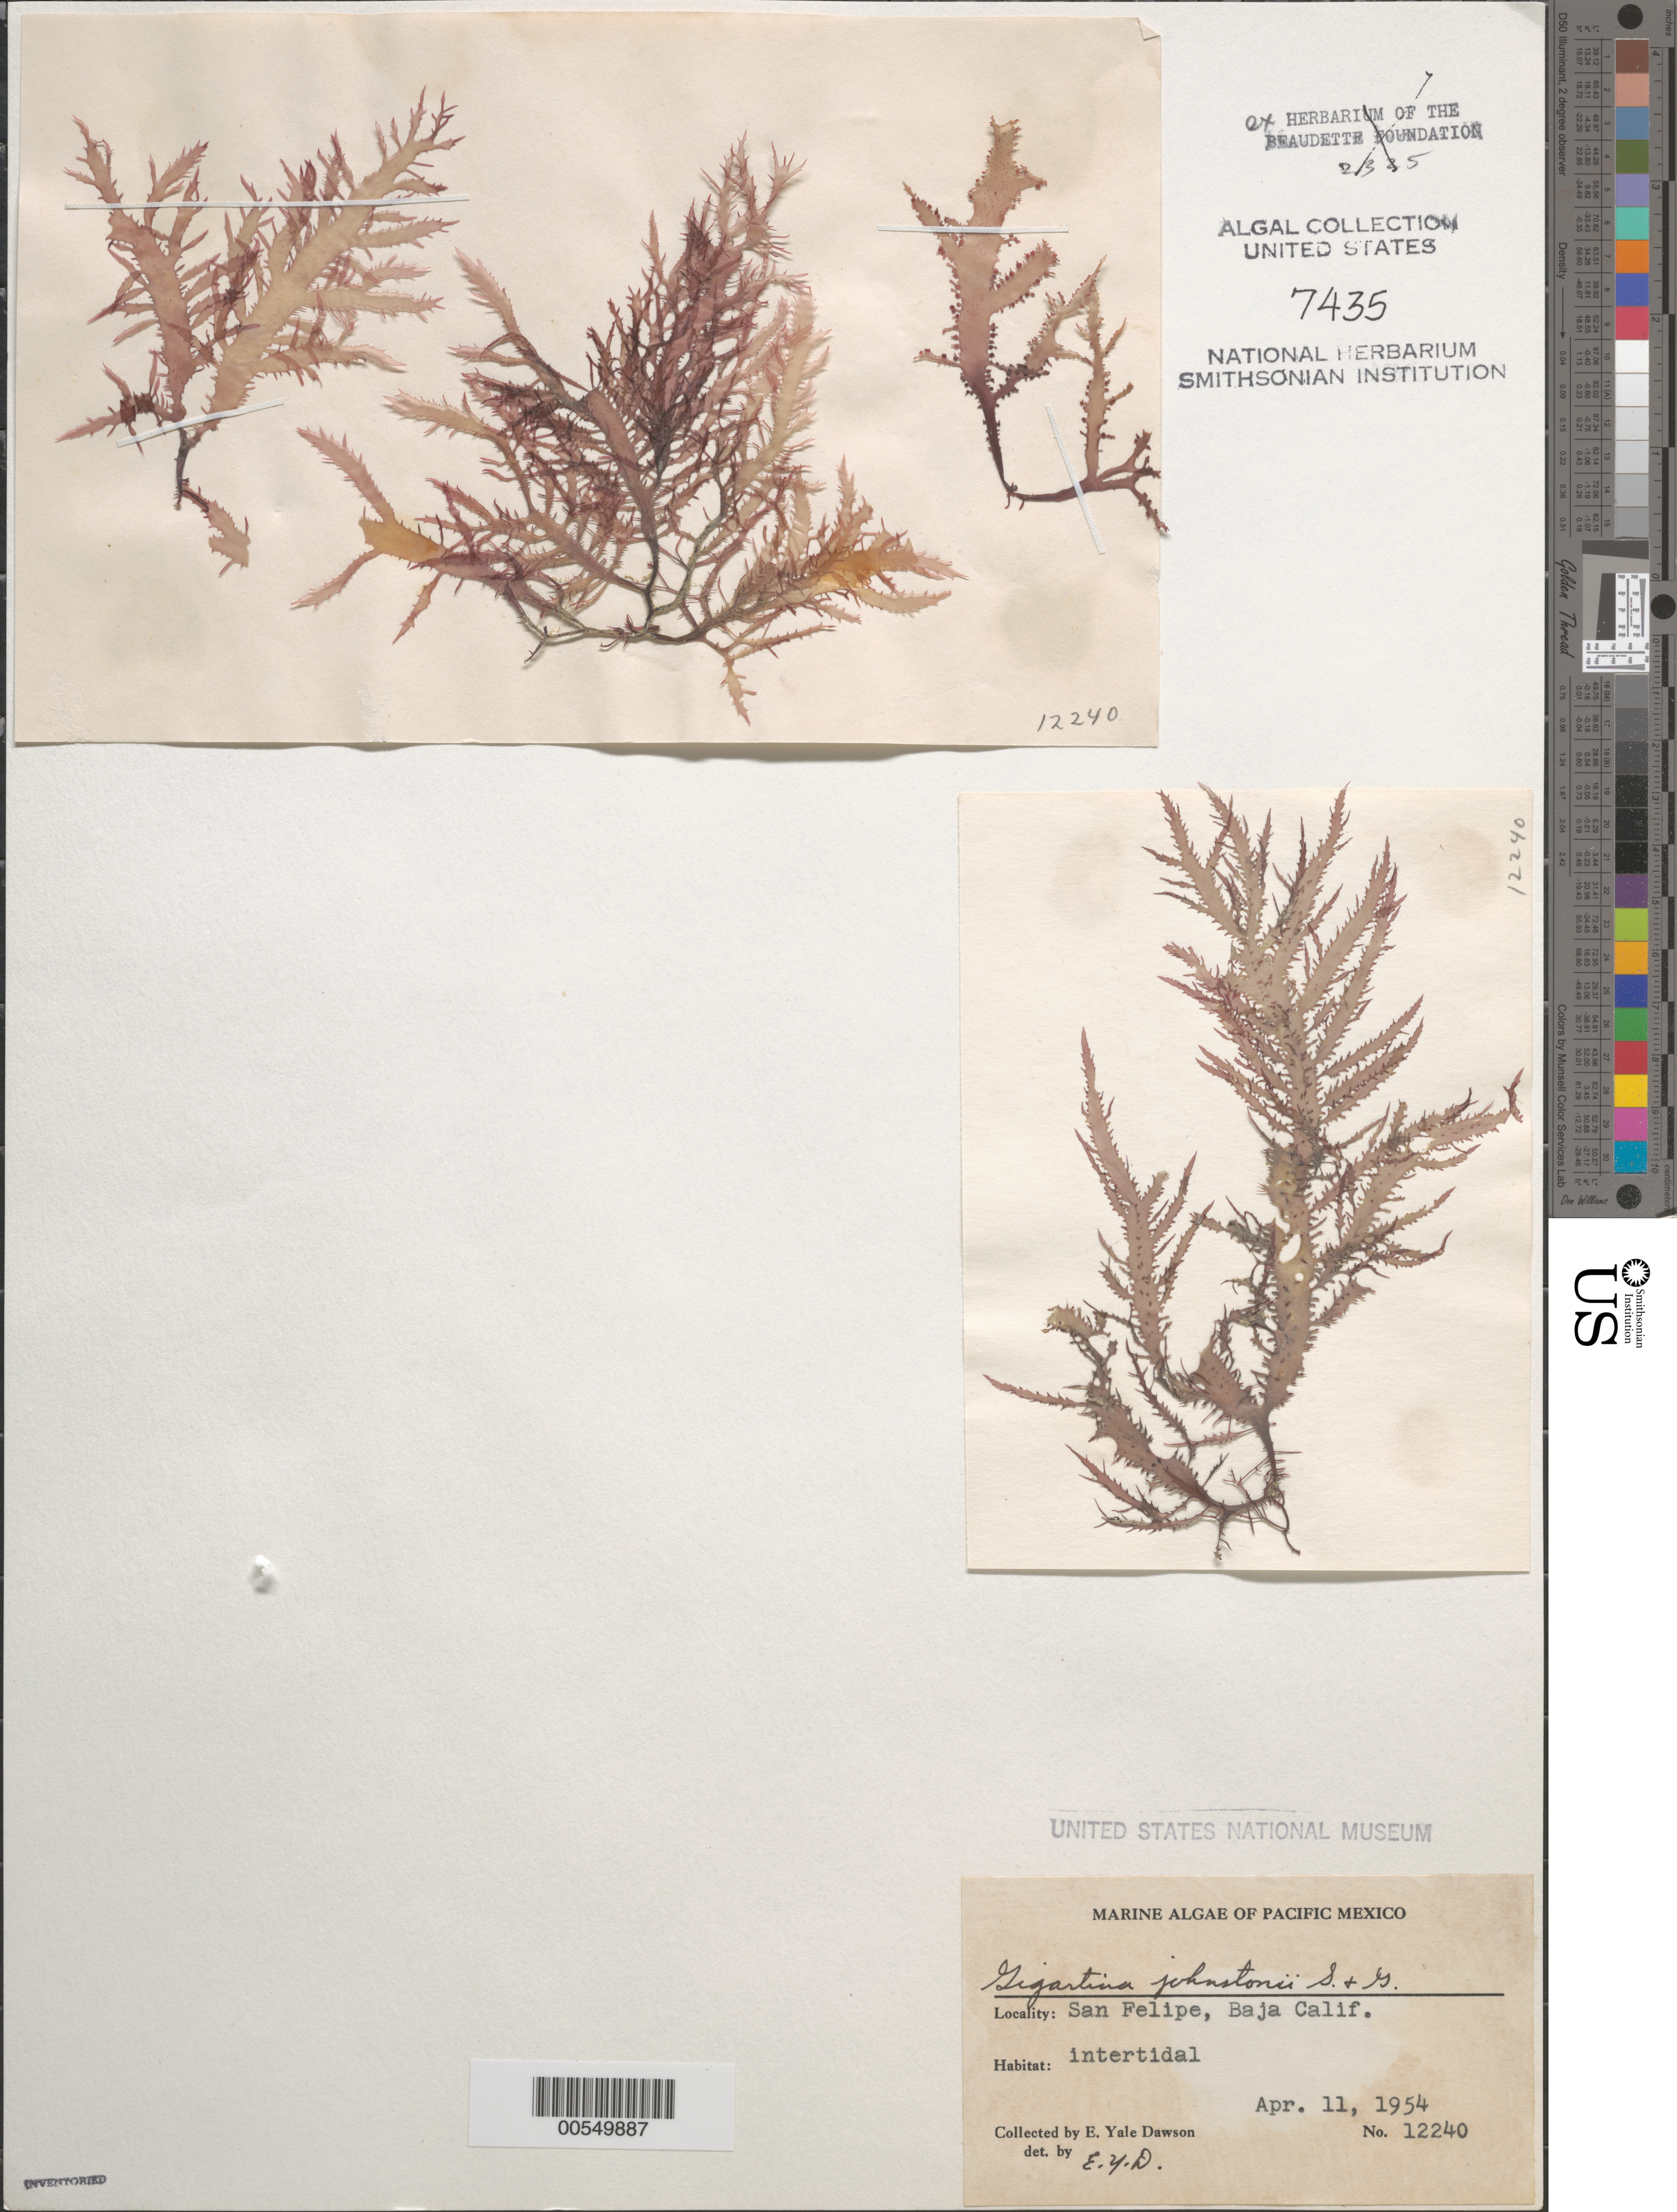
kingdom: Plantae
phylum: Rhodophyta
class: Florideophyceae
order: Gigartinales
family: Gigartinaceae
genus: Chondracanthus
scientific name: Chondracanthus squarrulosus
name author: (Setch. & N.L. Gardner) J.R. Hughey et al.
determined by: Algae name updating Project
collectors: E. Y. Dawson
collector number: EYD 12240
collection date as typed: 11 Apr 1954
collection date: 1954-04-11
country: Mexico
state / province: Baja California Norte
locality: San Felipe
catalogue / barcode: US 7435